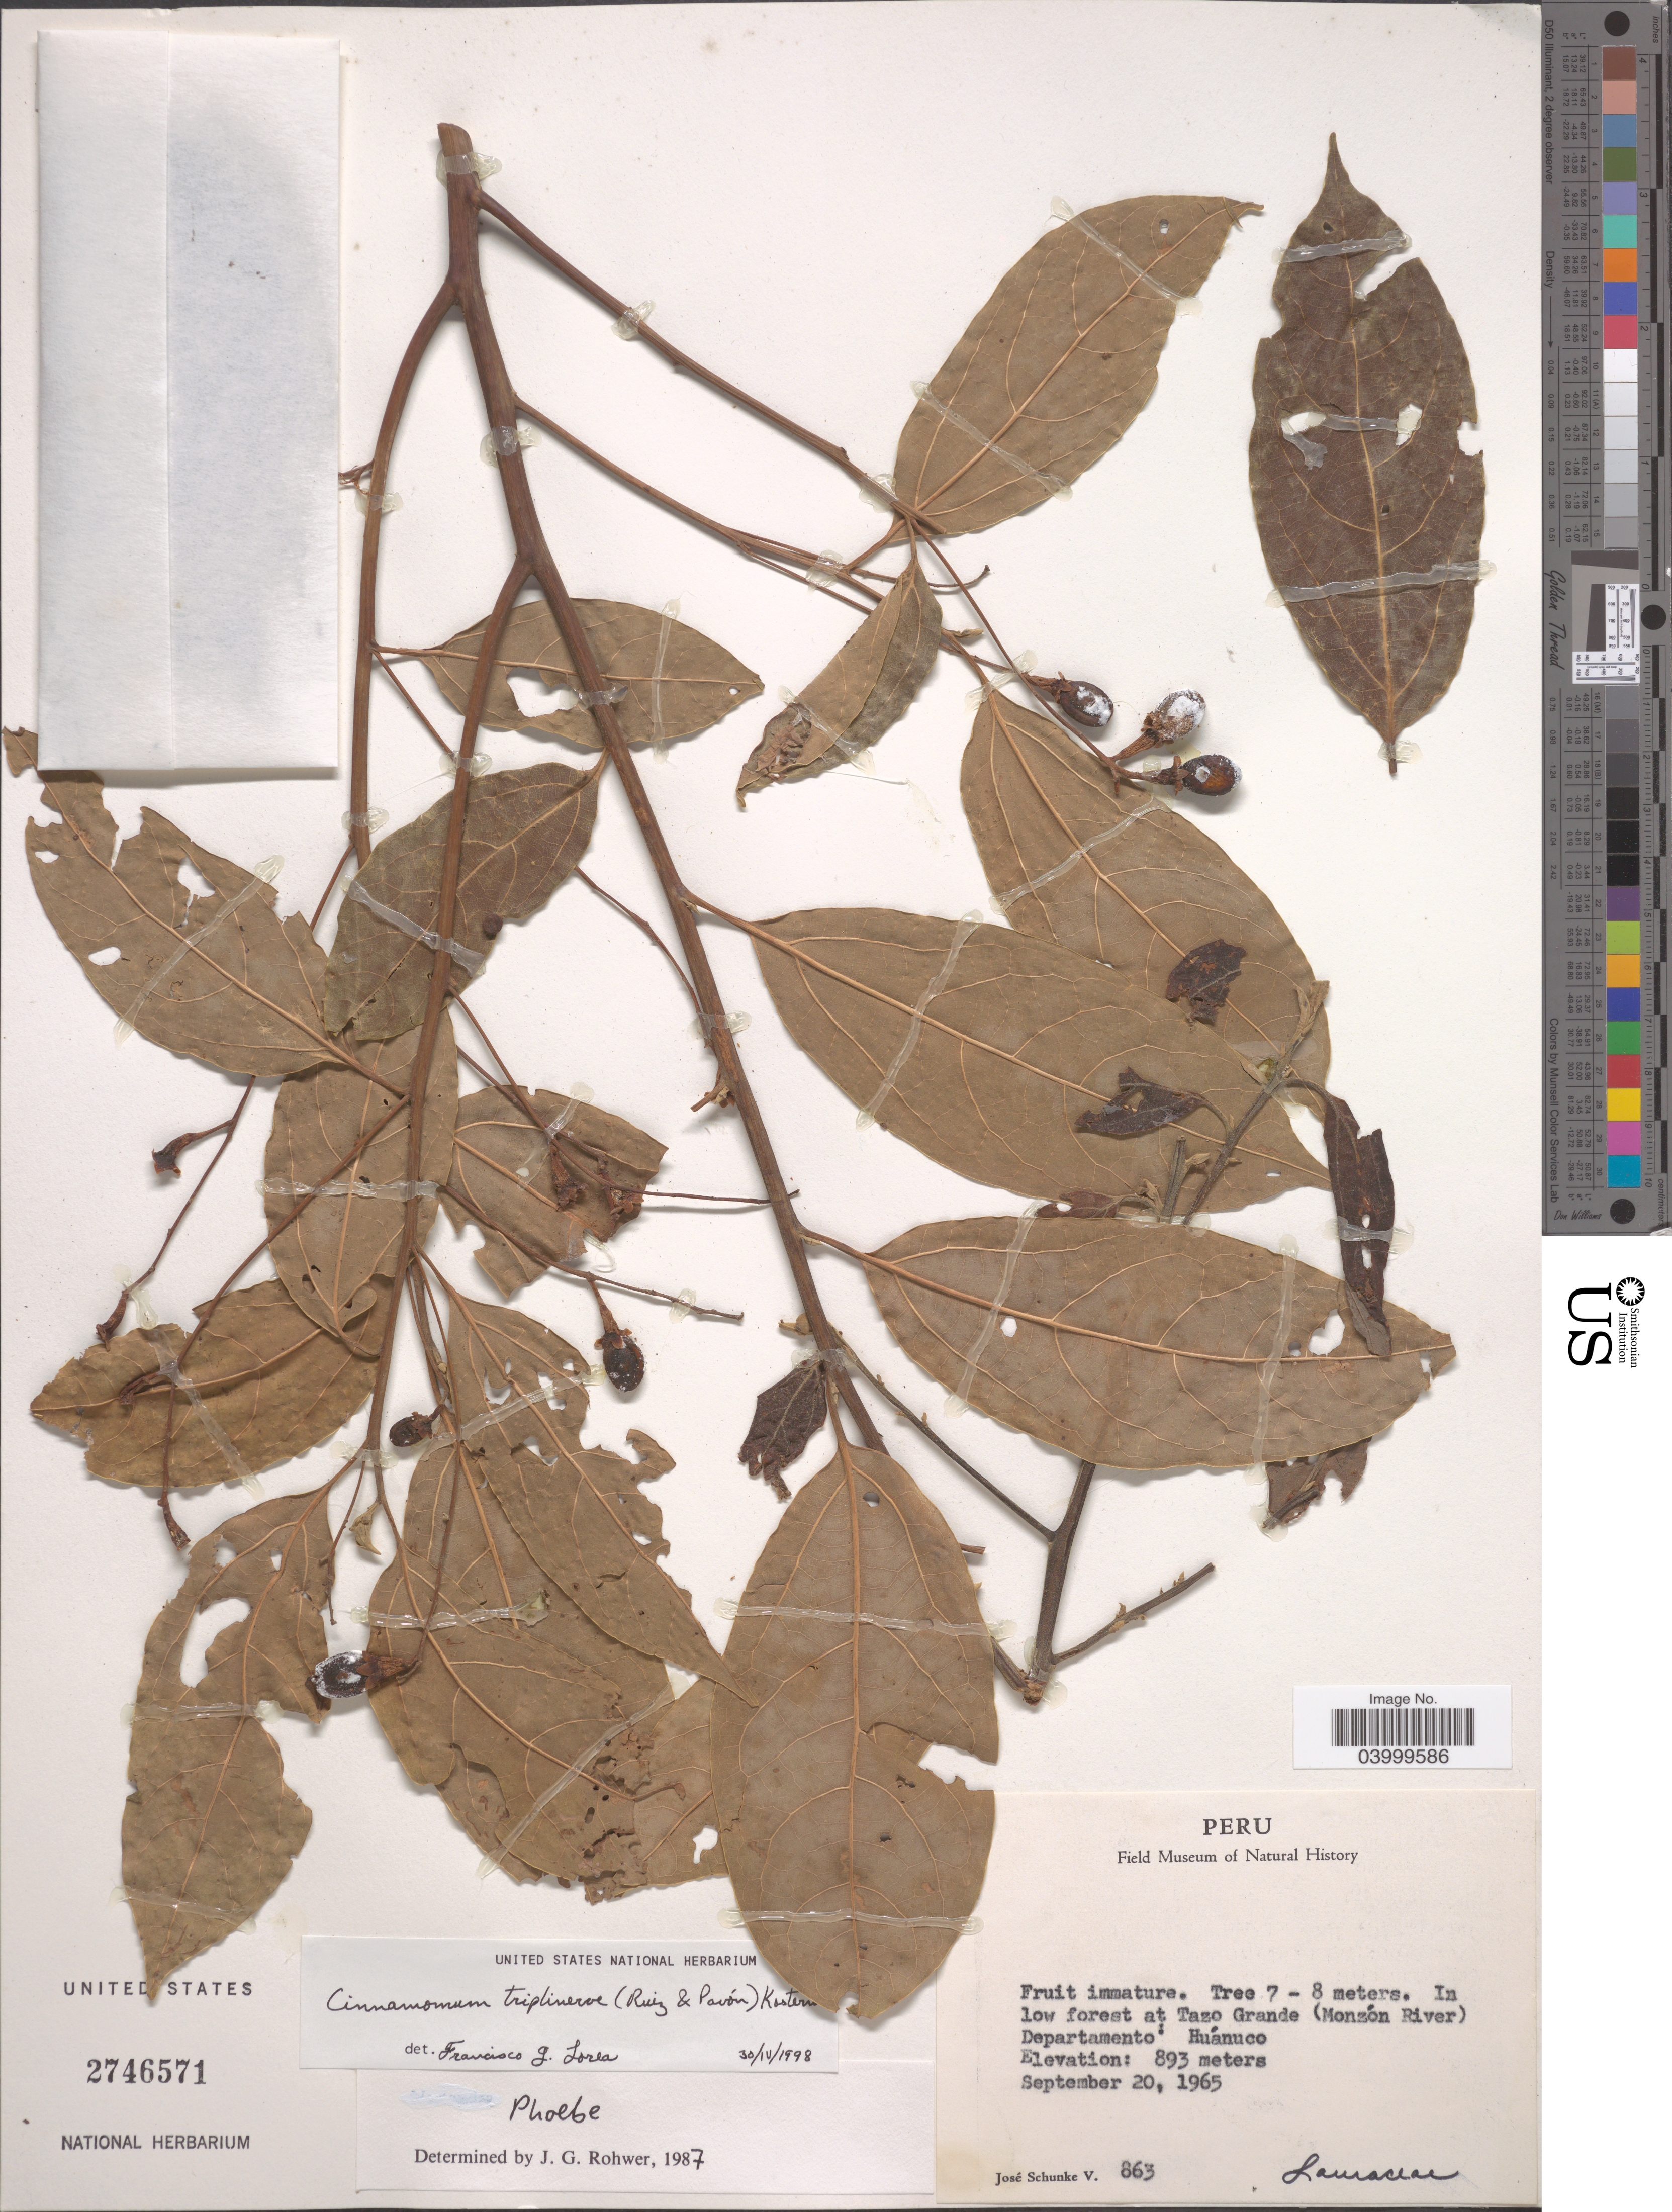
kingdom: Plantae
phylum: Tracheophyta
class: Magnoliopsida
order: Laurales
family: Lauraceae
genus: Cinnamomum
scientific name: Cinnamomum triplinerve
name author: (Ruiz & Pav.) Kosterm.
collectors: J. Schunke Vigo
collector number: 863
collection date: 1965-09-20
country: Peru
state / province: Huánuco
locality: In low forest at Tazo Grande (Monzón River). Departamento: Huánuco.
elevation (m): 893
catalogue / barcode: US 2746571